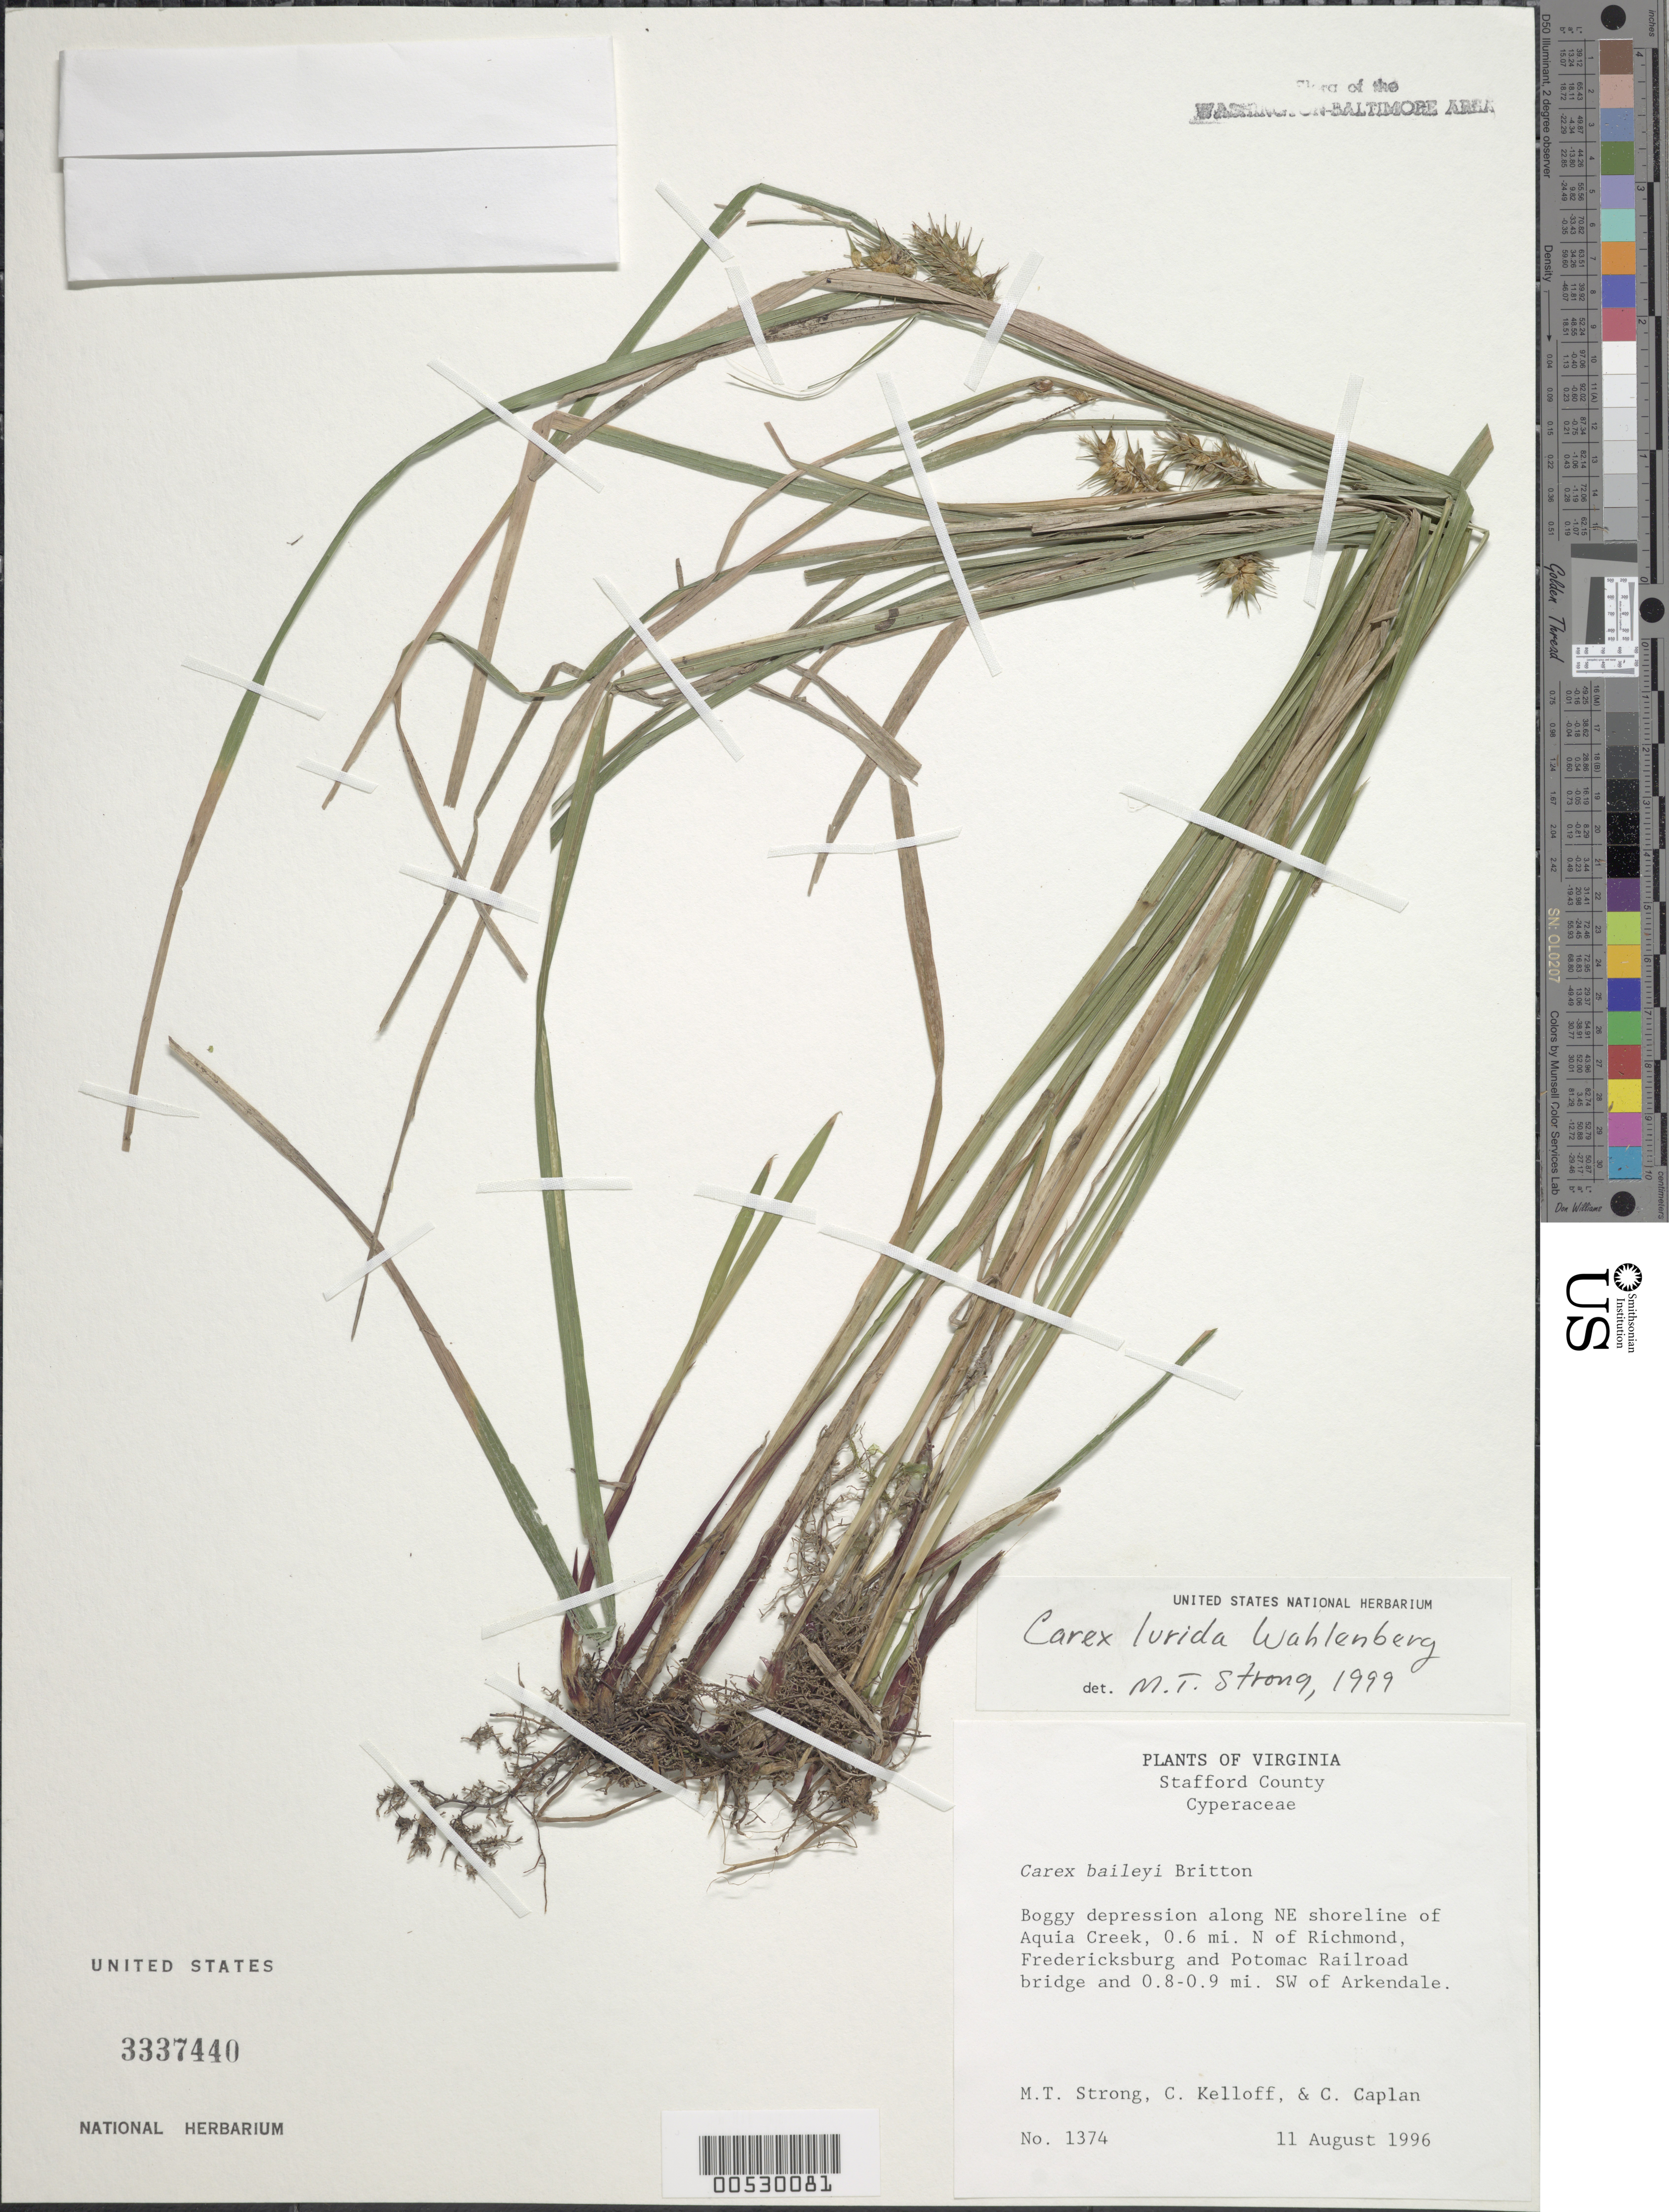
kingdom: Plantae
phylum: Tracheophyta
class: Liliopsida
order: Poales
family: Cyperaceae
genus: Carex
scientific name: Carex lurida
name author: Wahlenb.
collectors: M. T. Strong, C. L. Kelloff & C. Caplan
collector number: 1374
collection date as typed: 11 Aug 1996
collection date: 1996-08-11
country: United States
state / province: Virginia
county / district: Stafford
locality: NE shoreline of Aquia Creek, N of Richmond, Frederickburg and Potomac Railroad Bridge, SW of Arkendale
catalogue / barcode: US 3337440